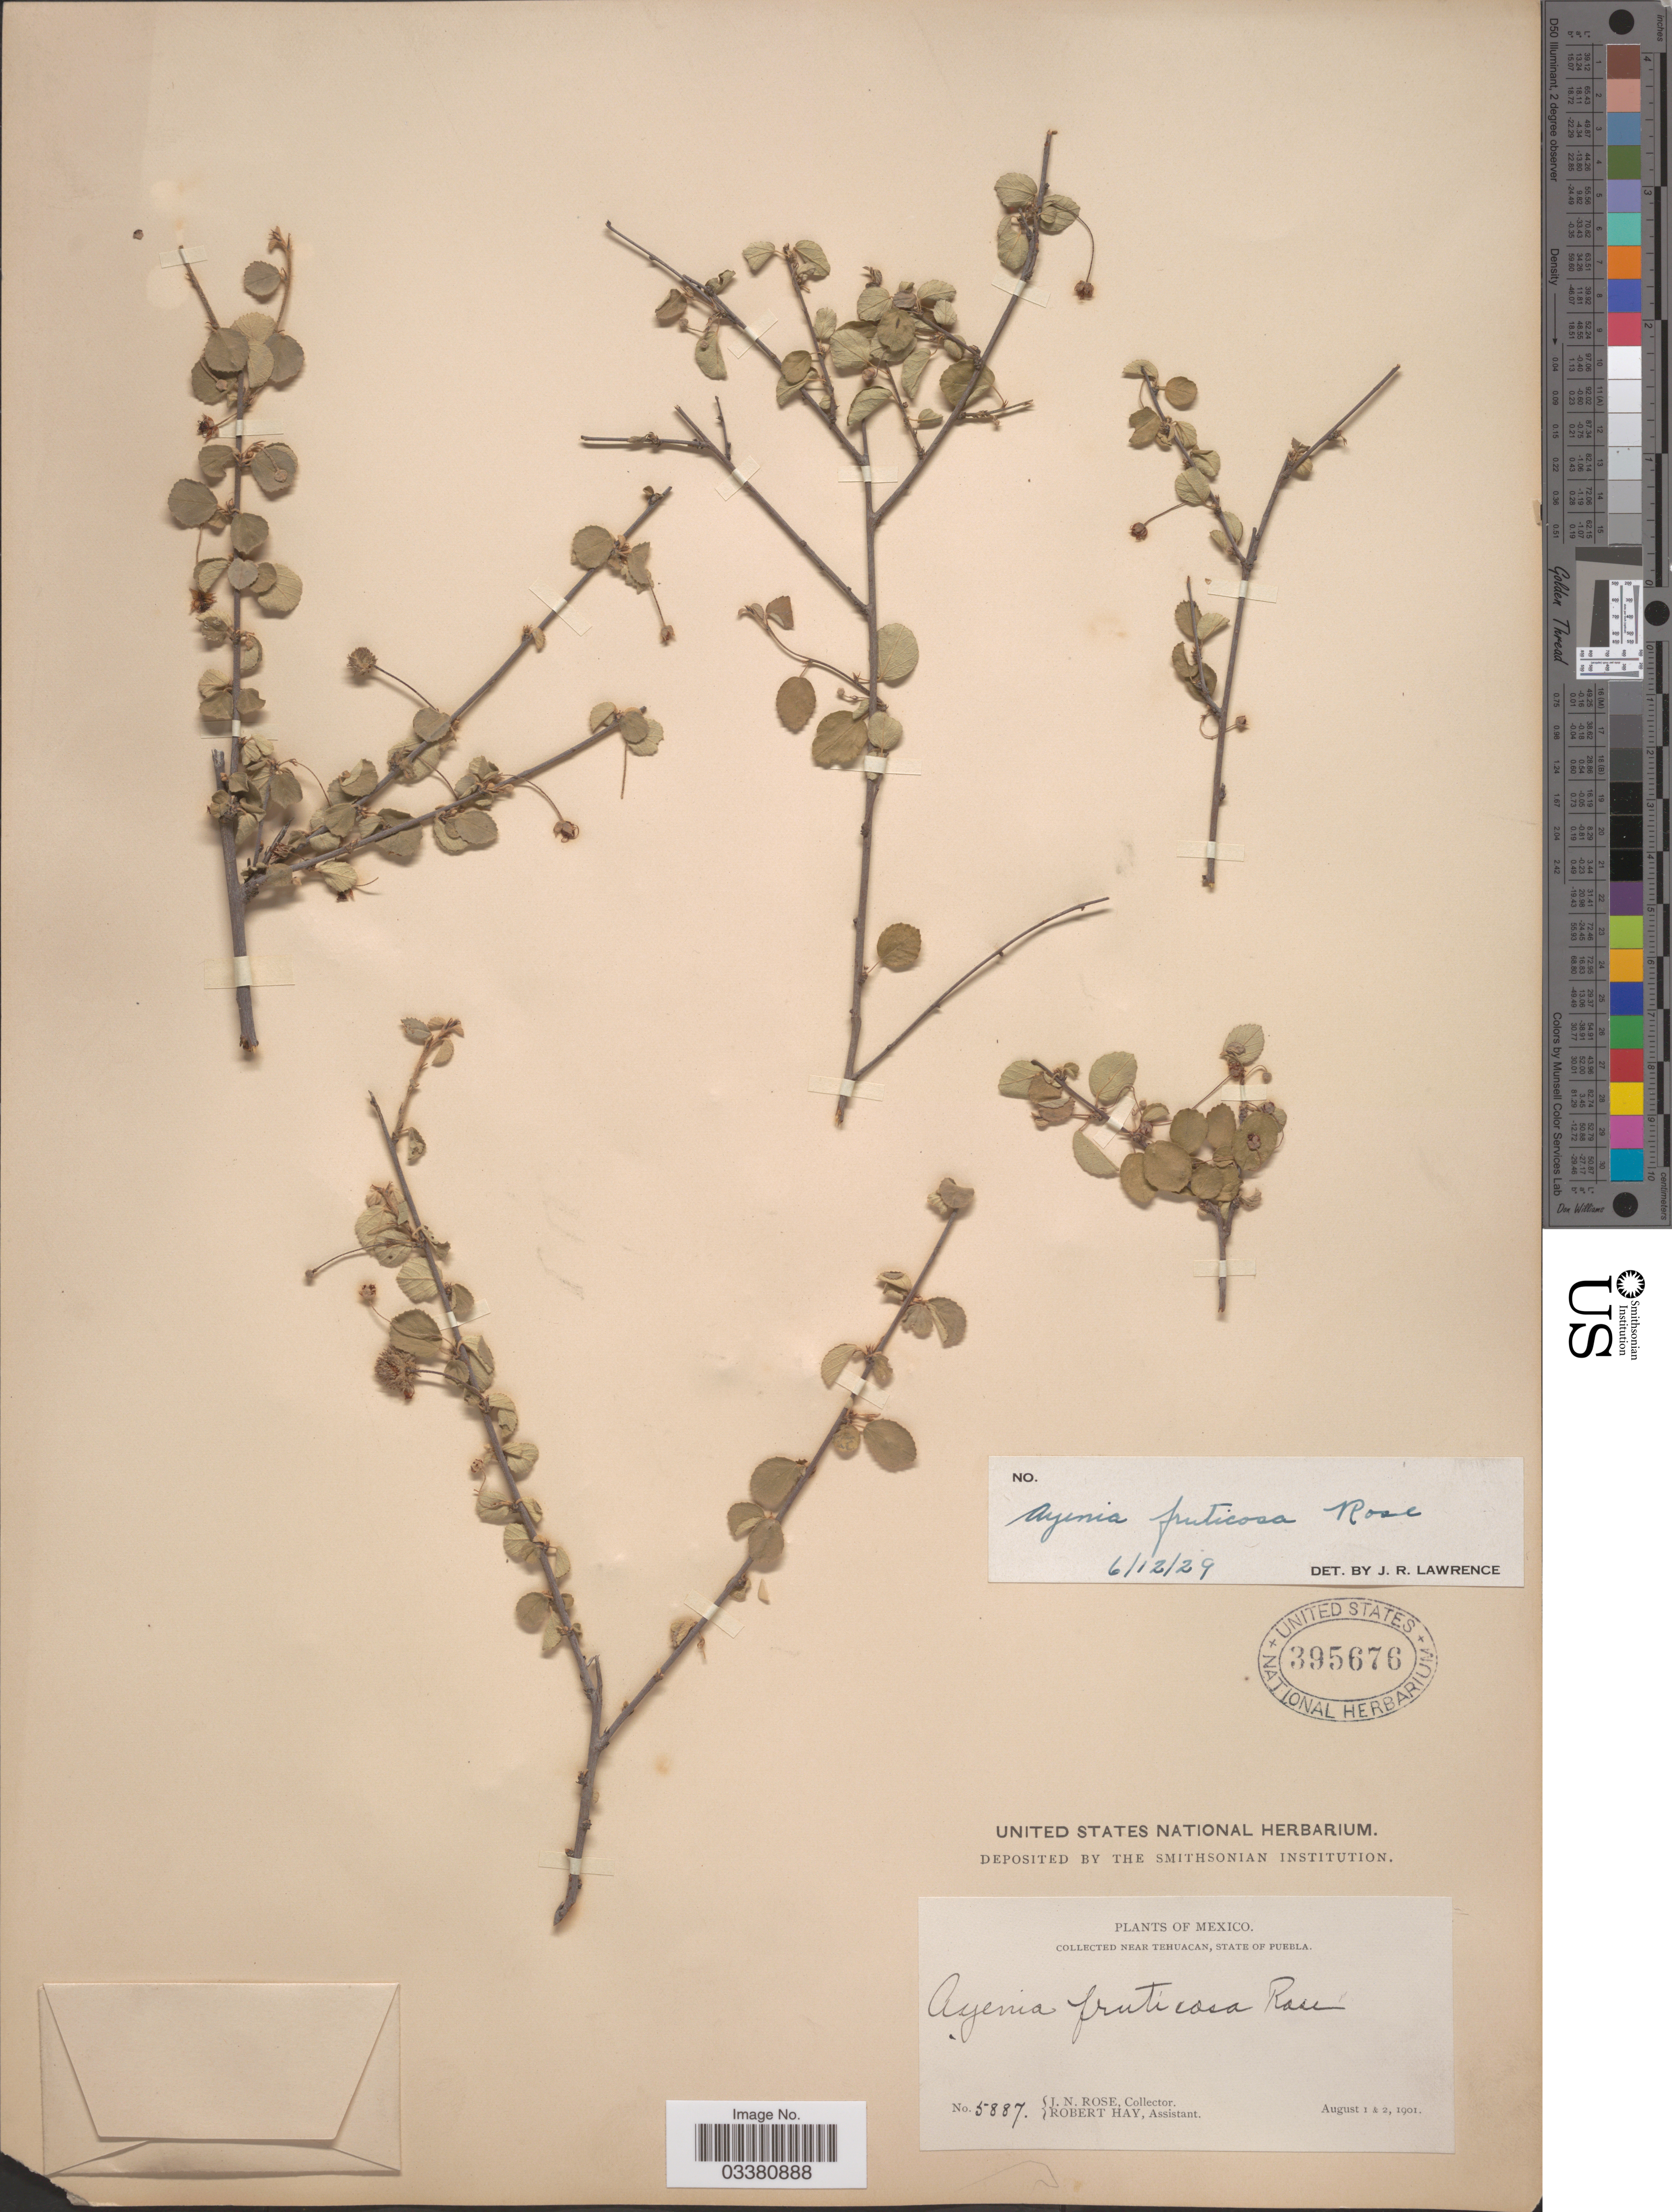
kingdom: Plantae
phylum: Tracheophyta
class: Magnoliopsida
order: Malvales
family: Malvaceae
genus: Ayenia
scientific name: Ayenia fruticosa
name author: Rose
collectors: J. N. Rose & R. H. Hay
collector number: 5887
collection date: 1901-08-01/1901-08-02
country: Mexico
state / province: Puebla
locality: Near Tehuacan.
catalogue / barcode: US 395676